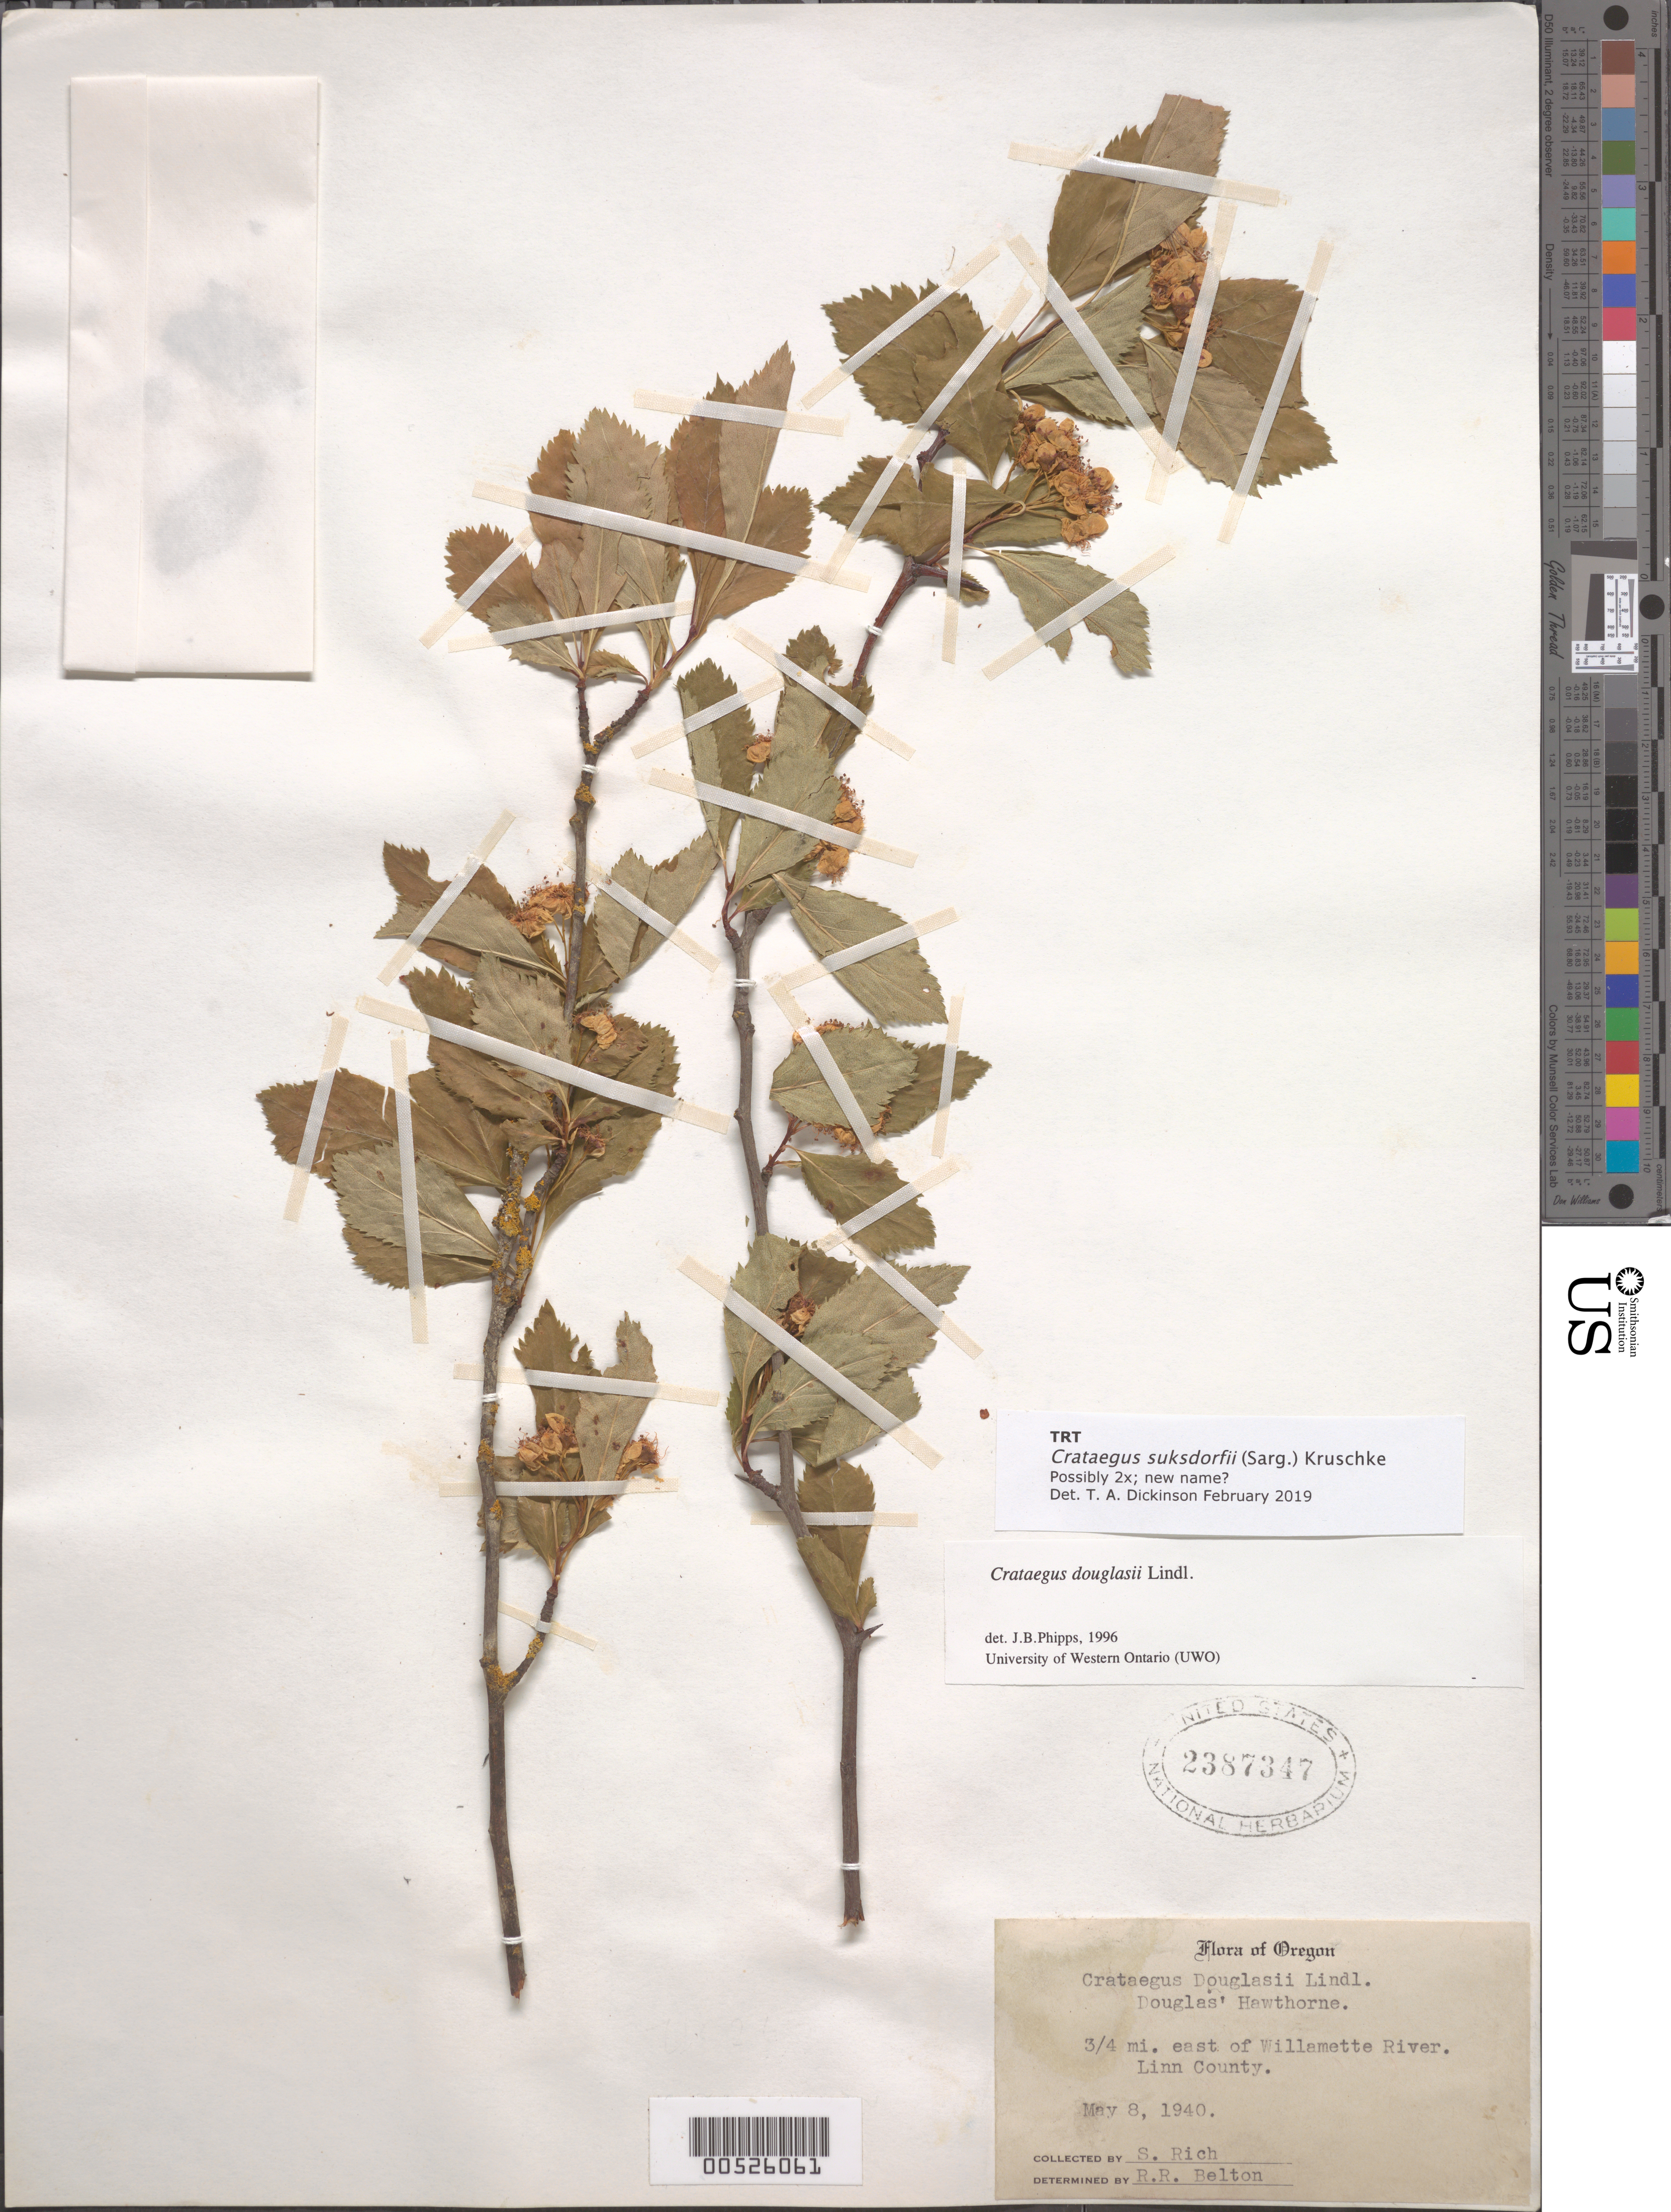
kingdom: Plantae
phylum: Tracheophyta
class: Magnoliopsida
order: Rosales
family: Rosaceae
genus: Crataegus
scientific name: Crataegus suksdorfii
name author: (Sarg.) Kruschke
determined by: Dickinson, Timothy A., Assistant Curator (TRT), University of Toronto (CANADA)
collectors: S. Rich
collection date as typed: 08 May 1940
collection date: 1940-05-08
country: United States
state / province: Oregon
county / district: Linn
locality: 0.75 mi. E of Willamette River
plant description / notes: Common name: Douglas' Hawthorne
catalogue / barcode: US 2387347